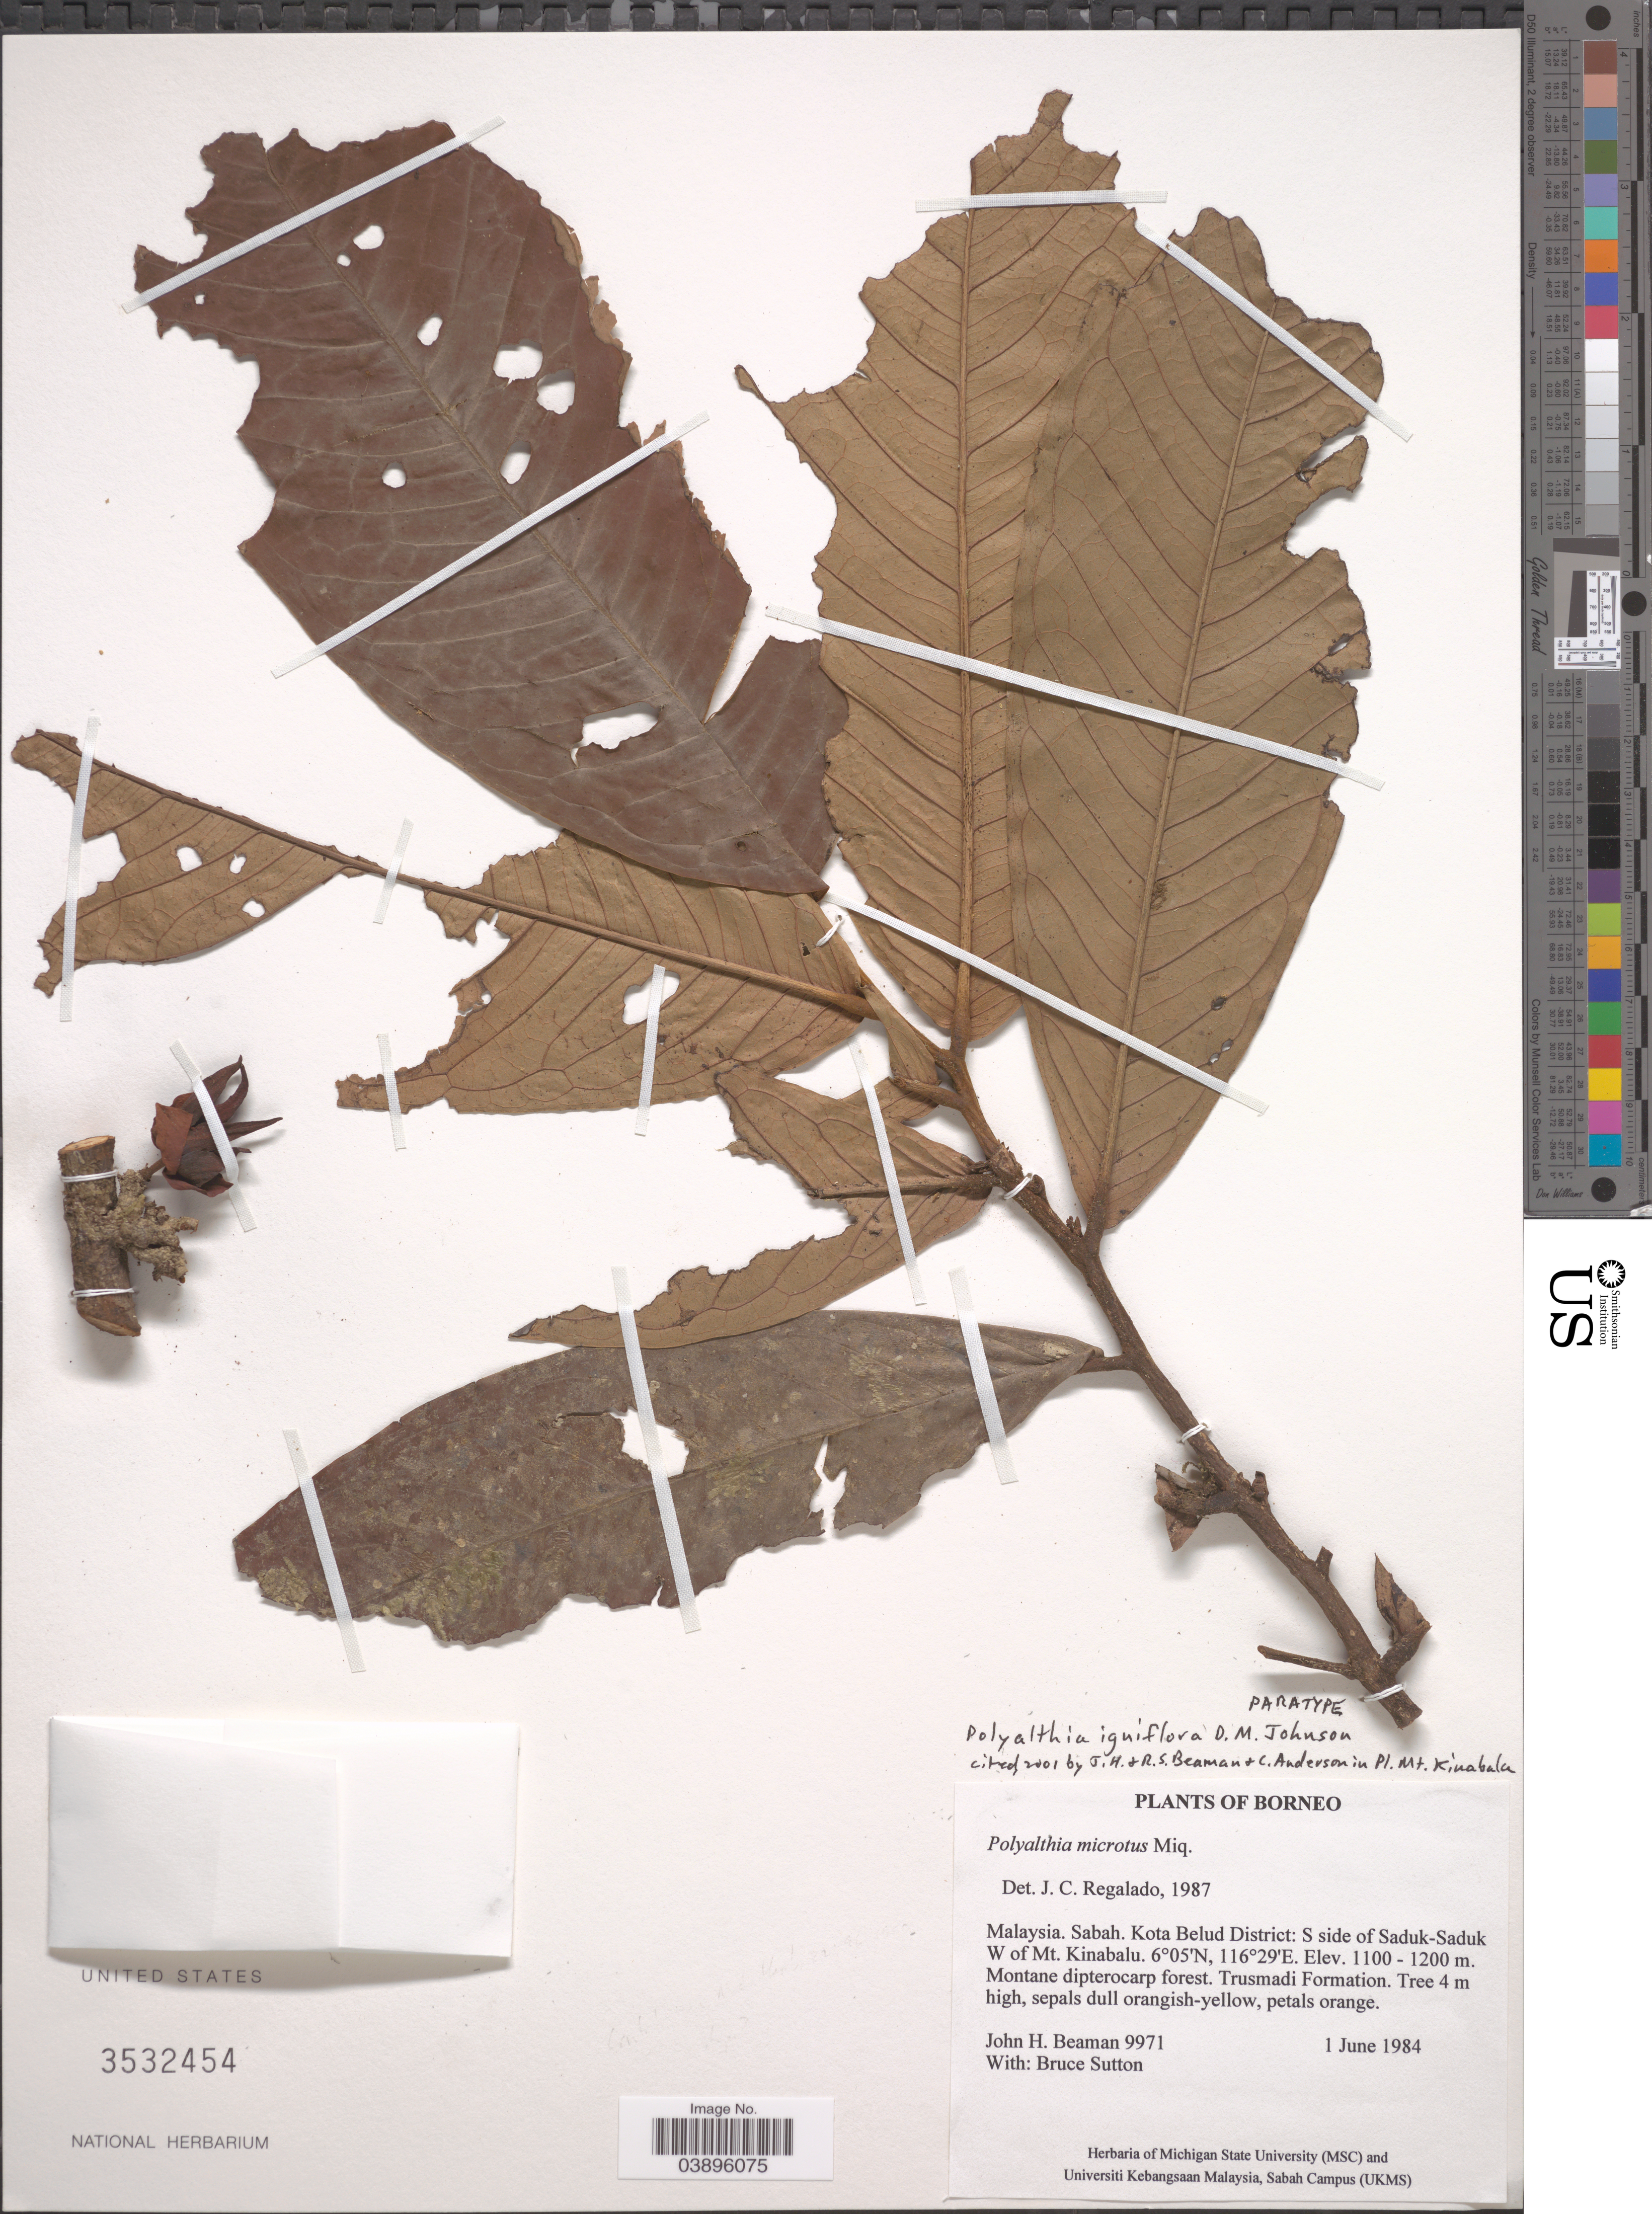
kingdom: Plantae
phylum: Tracheophyta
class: Magnoliopsida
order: Magnoliales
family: Annonaceae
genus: Polyalthia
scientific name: Polyalthia igniflora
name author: D.M. Johnson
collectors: J. H. Beaman & B. Sutton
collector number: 9971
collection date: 1984-06-01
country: Malaysia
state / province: Sabah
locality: Borneo. Kota Belud District: S side of Saduk-Saduk W of Mt. Kinabalu.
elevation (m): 1100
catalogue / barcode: US 3532454